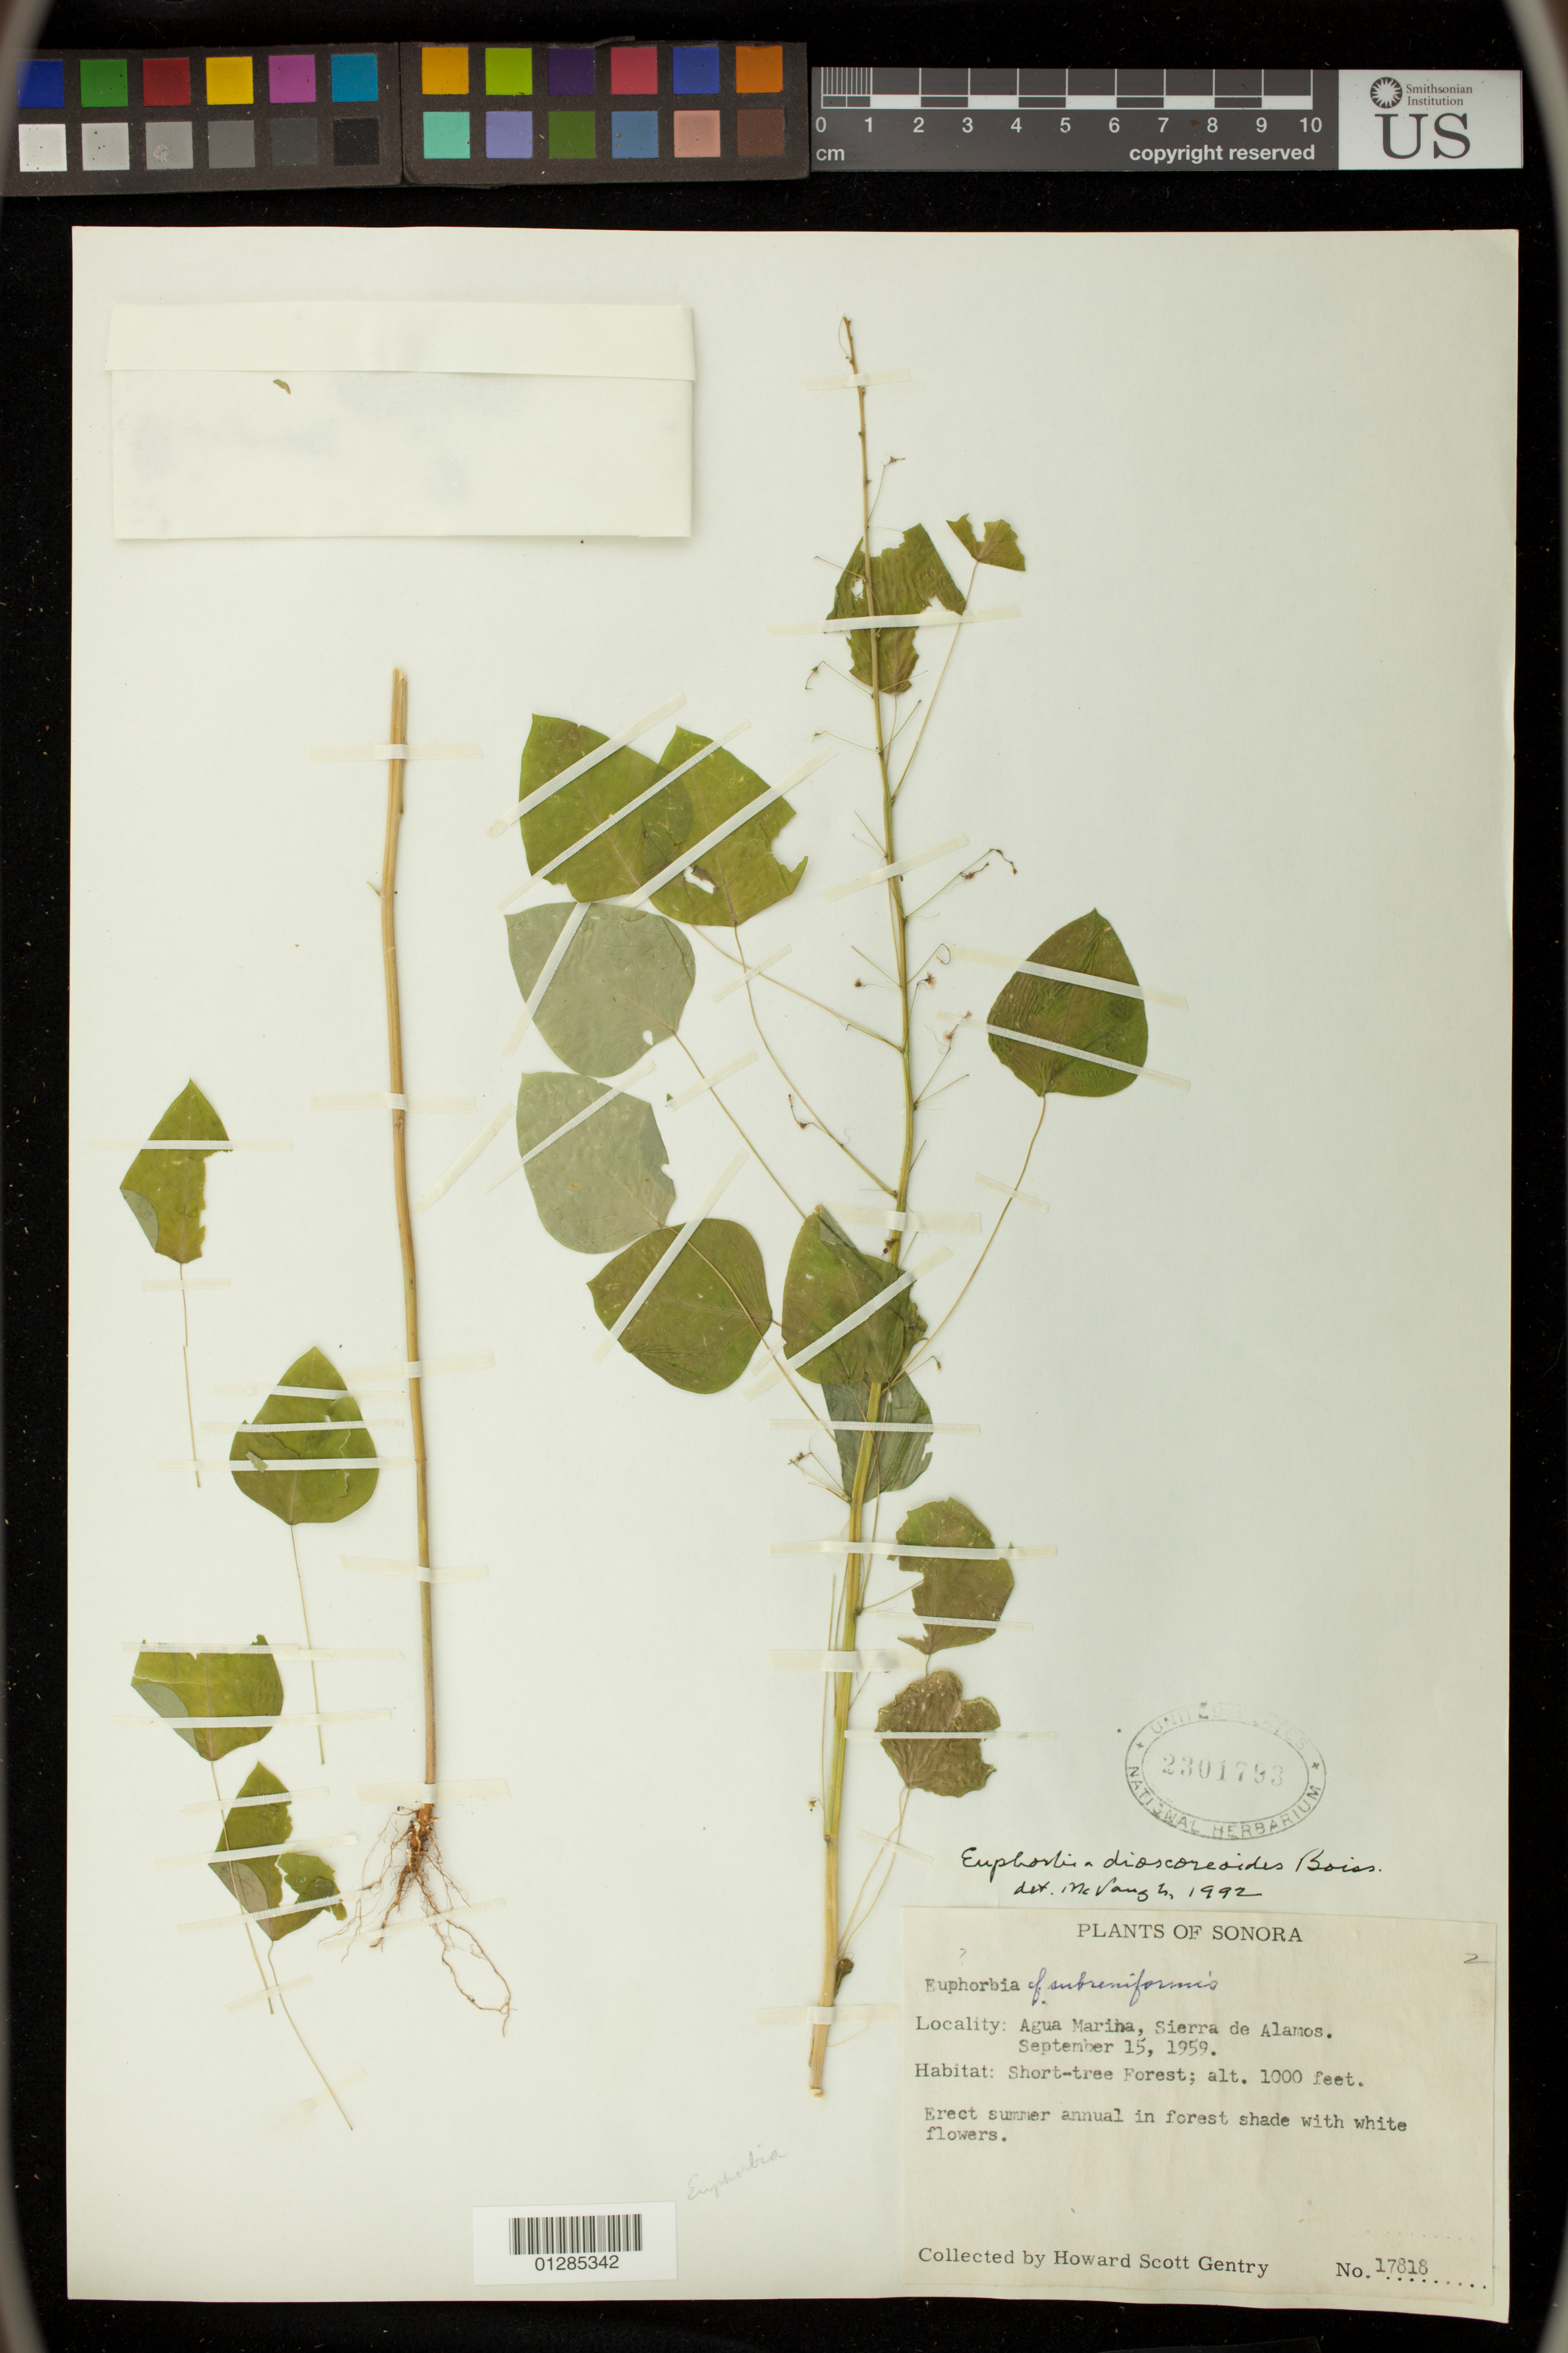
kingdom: Plantae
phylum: Tracheophyta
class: Magnoliopsida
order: Malpighiales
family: Euphorbiaceae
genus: Euphorbia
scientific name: Euphorbia dioscoreoides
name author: Boiss.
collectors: H. S. Gentry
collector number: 17818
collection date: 1959-09-15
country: Mexico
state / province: Sonora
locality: Agua Marina, Sierra de Alamos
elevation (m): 305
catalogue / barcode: US 2301793